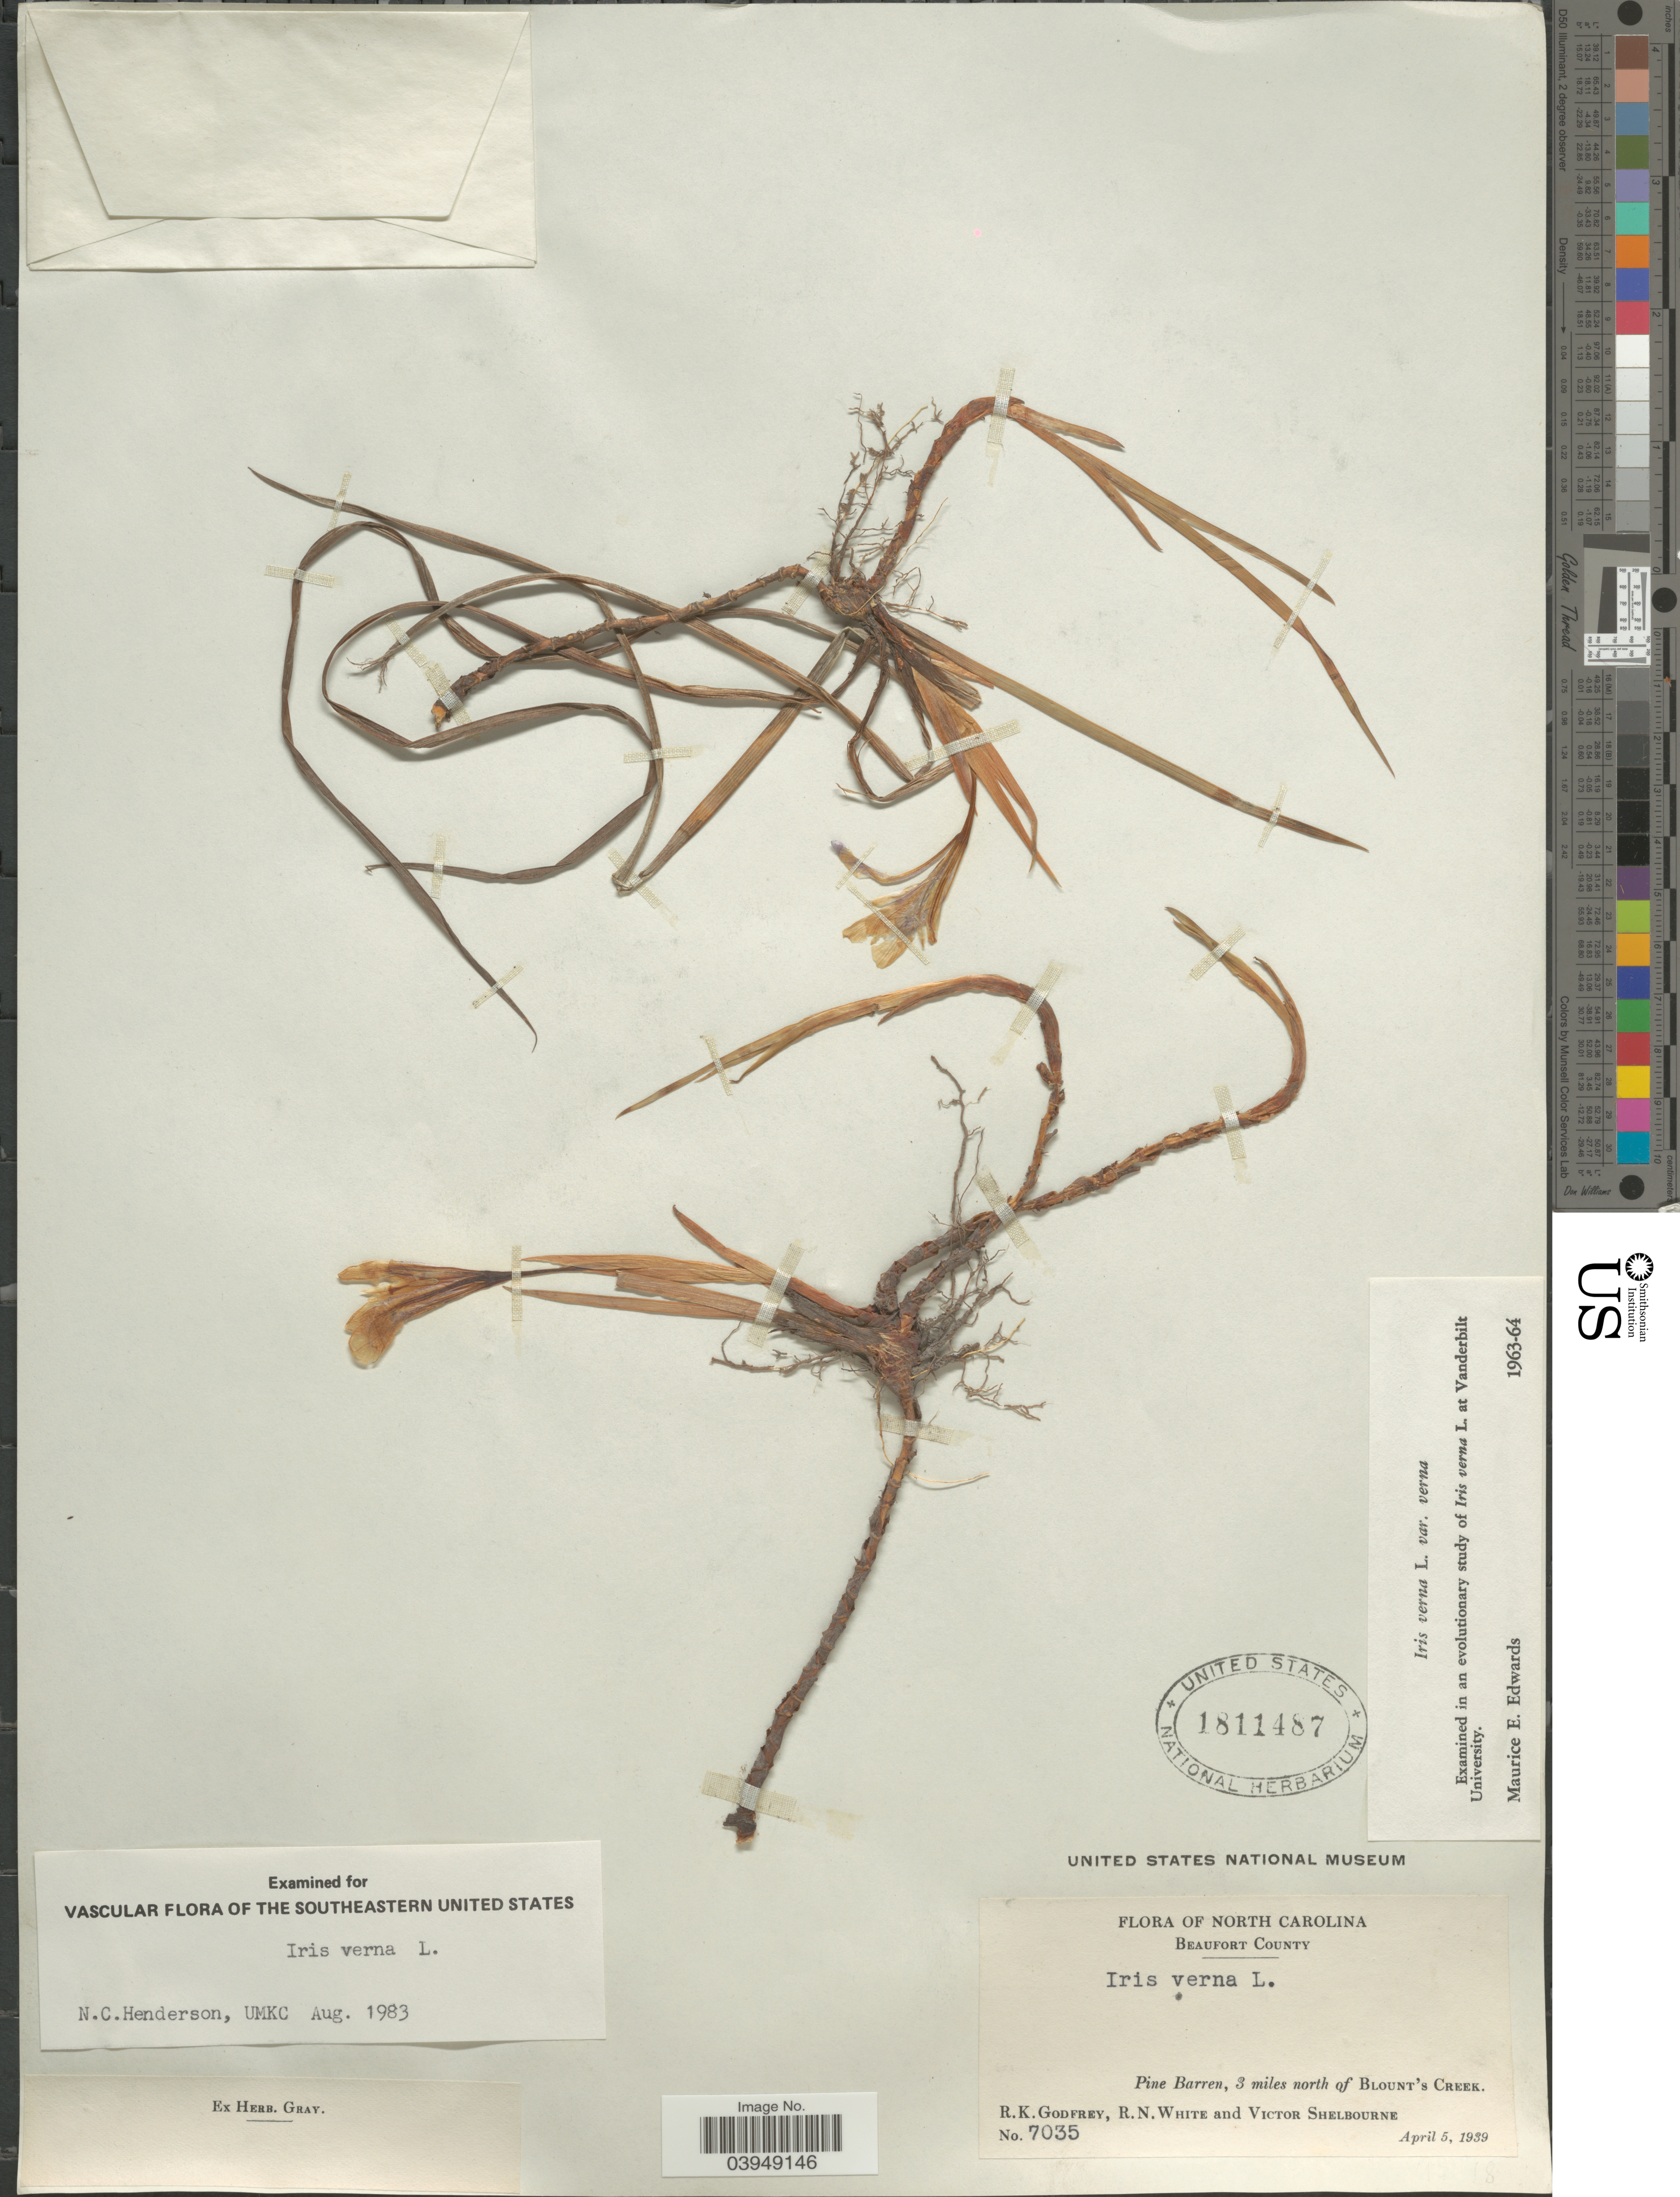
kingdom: Plantae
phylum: Tracheophyta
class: Liliopsida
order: Asparagales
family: Iridaceae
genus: Iris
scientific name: Iris verna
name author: L.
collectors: R. K. Godfrey, R. N. White & V. Shelbourne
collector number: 7035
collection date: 1939-04-05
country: United States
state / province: North Carolina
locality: Beaufort County. Pine Barren, 3 miles north of Blount's Creek.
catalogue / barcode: US 1811487